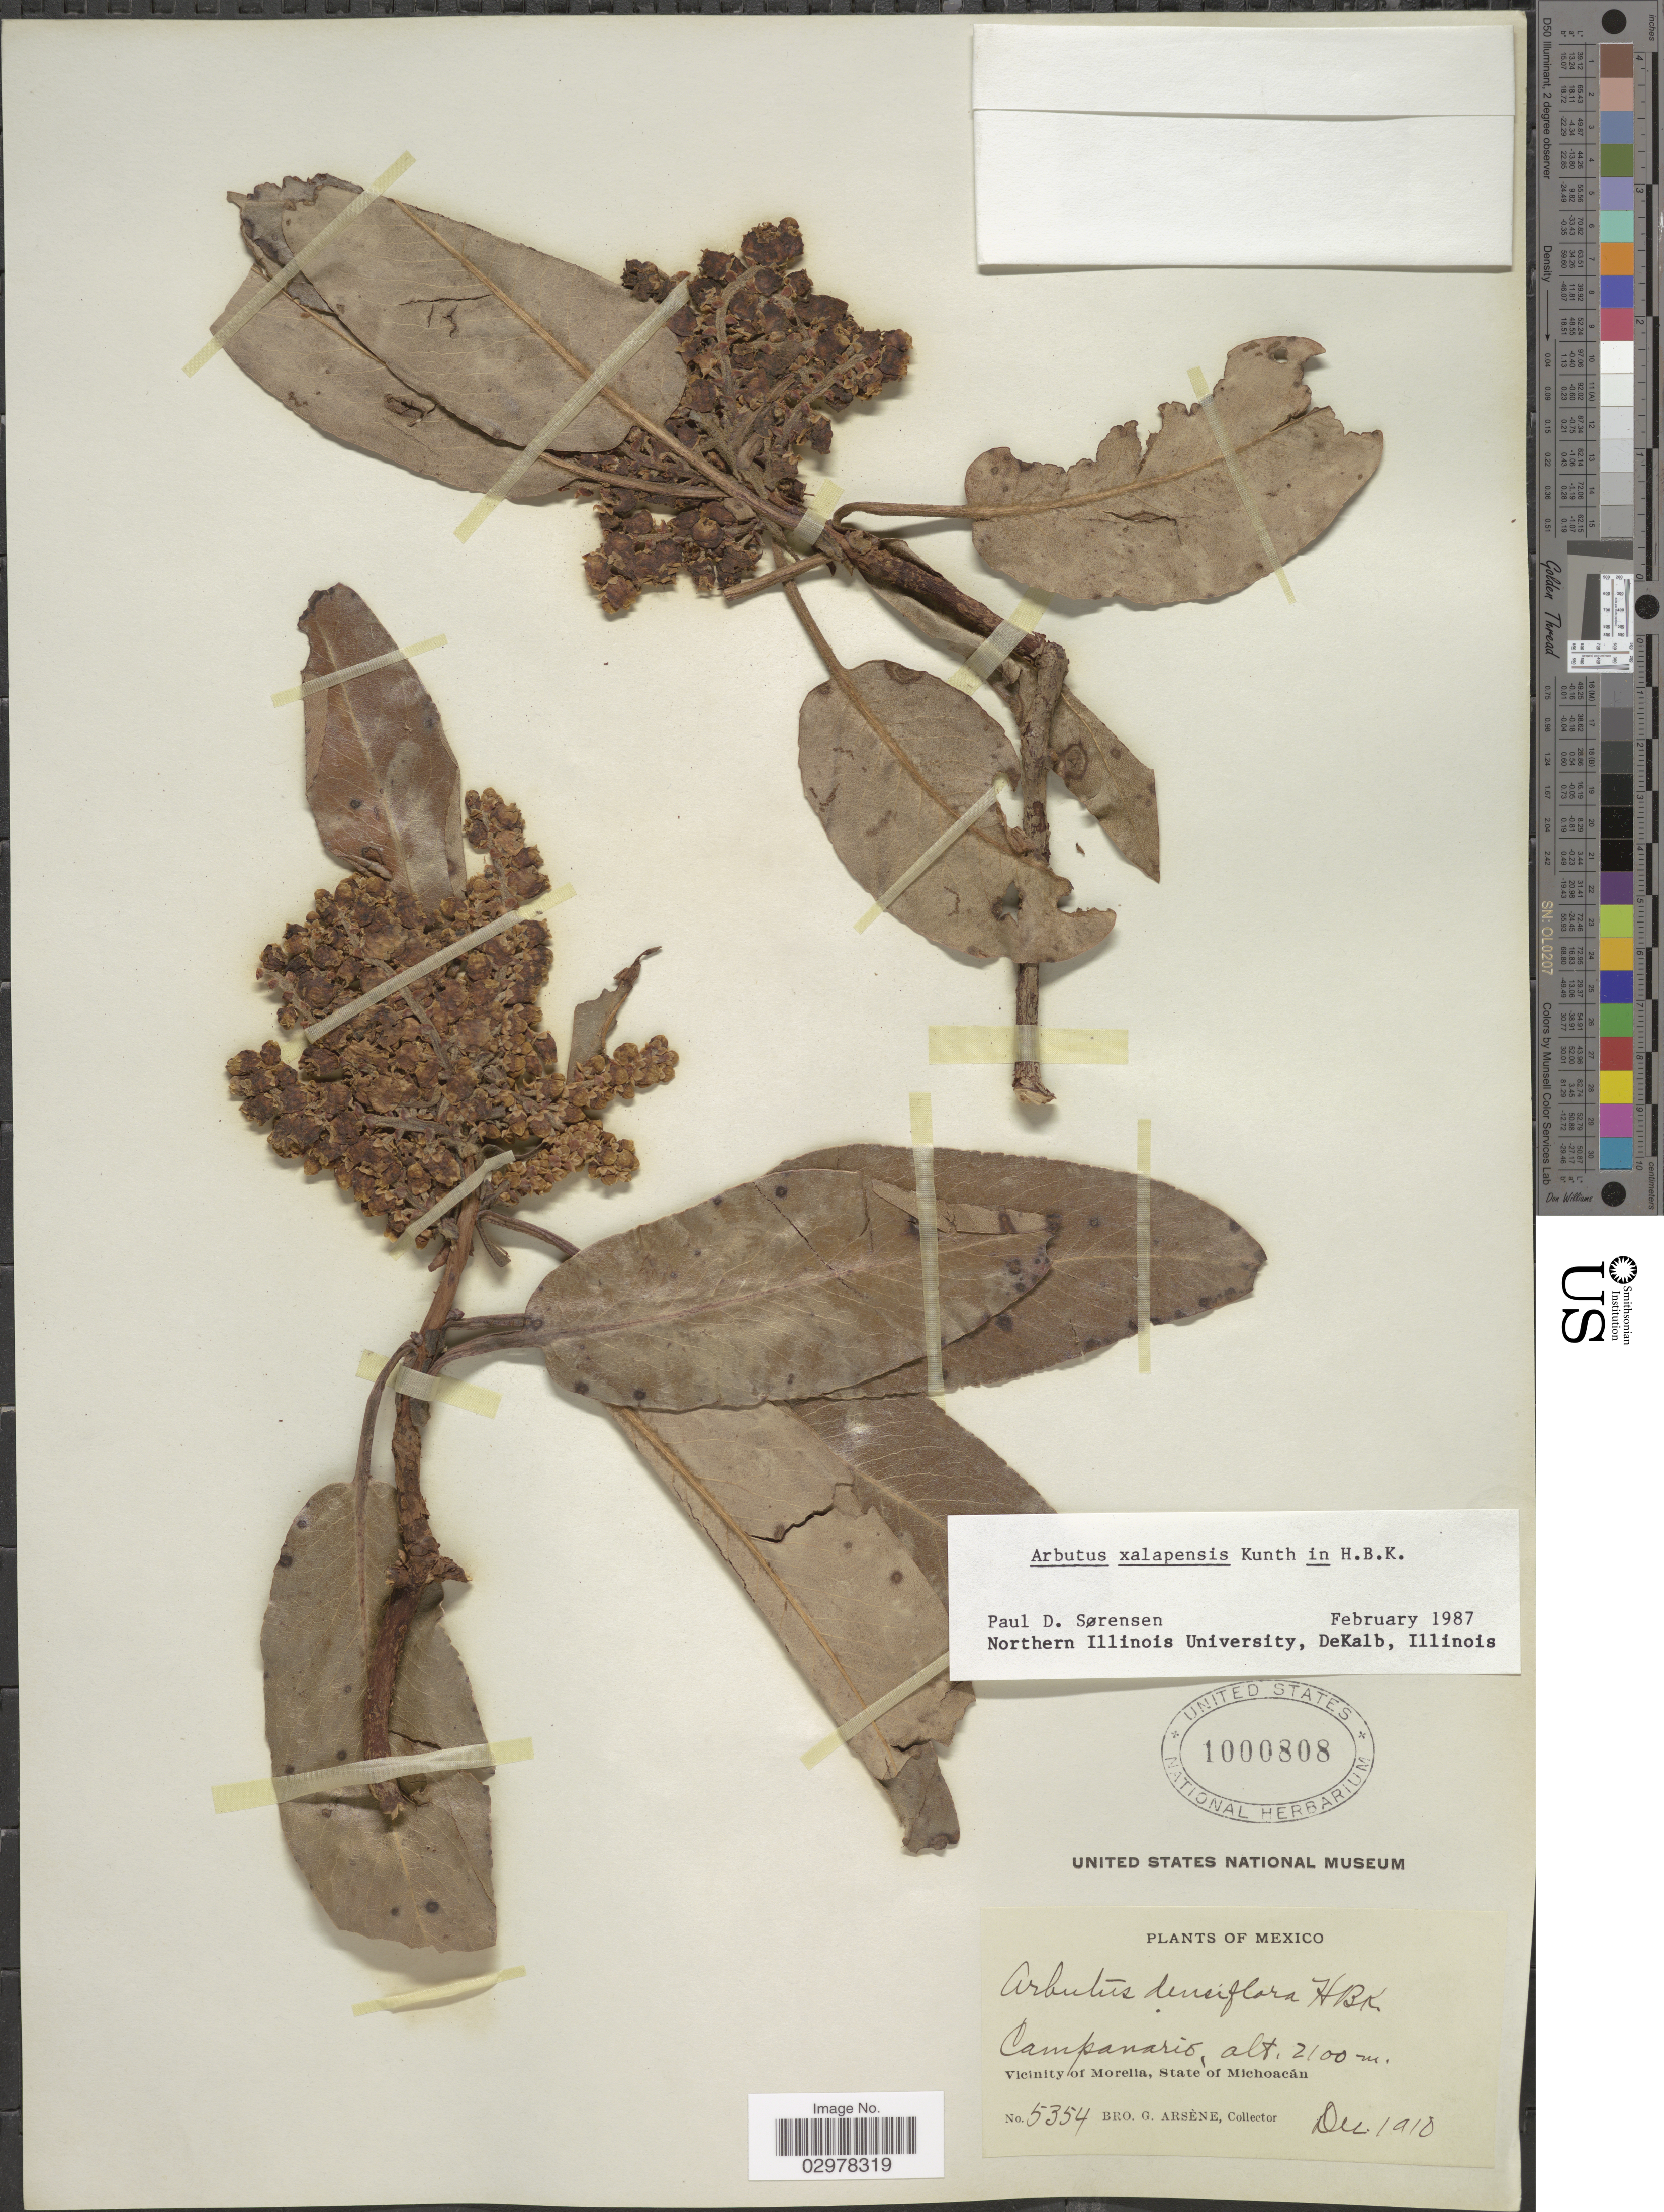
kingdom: Plantae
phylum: Tracheophyta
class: Magnoliopsida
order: Ericales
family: Ericaceae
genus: Arbutus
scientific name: Arbutus xalapensis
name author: Kunth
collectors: Bro. G. Arsène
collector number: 5354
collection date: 1910-12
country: Mexico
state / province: Michoacán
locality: Campanarío, Vicinity of Morelia.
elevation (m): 2100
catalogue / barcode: US 1000808